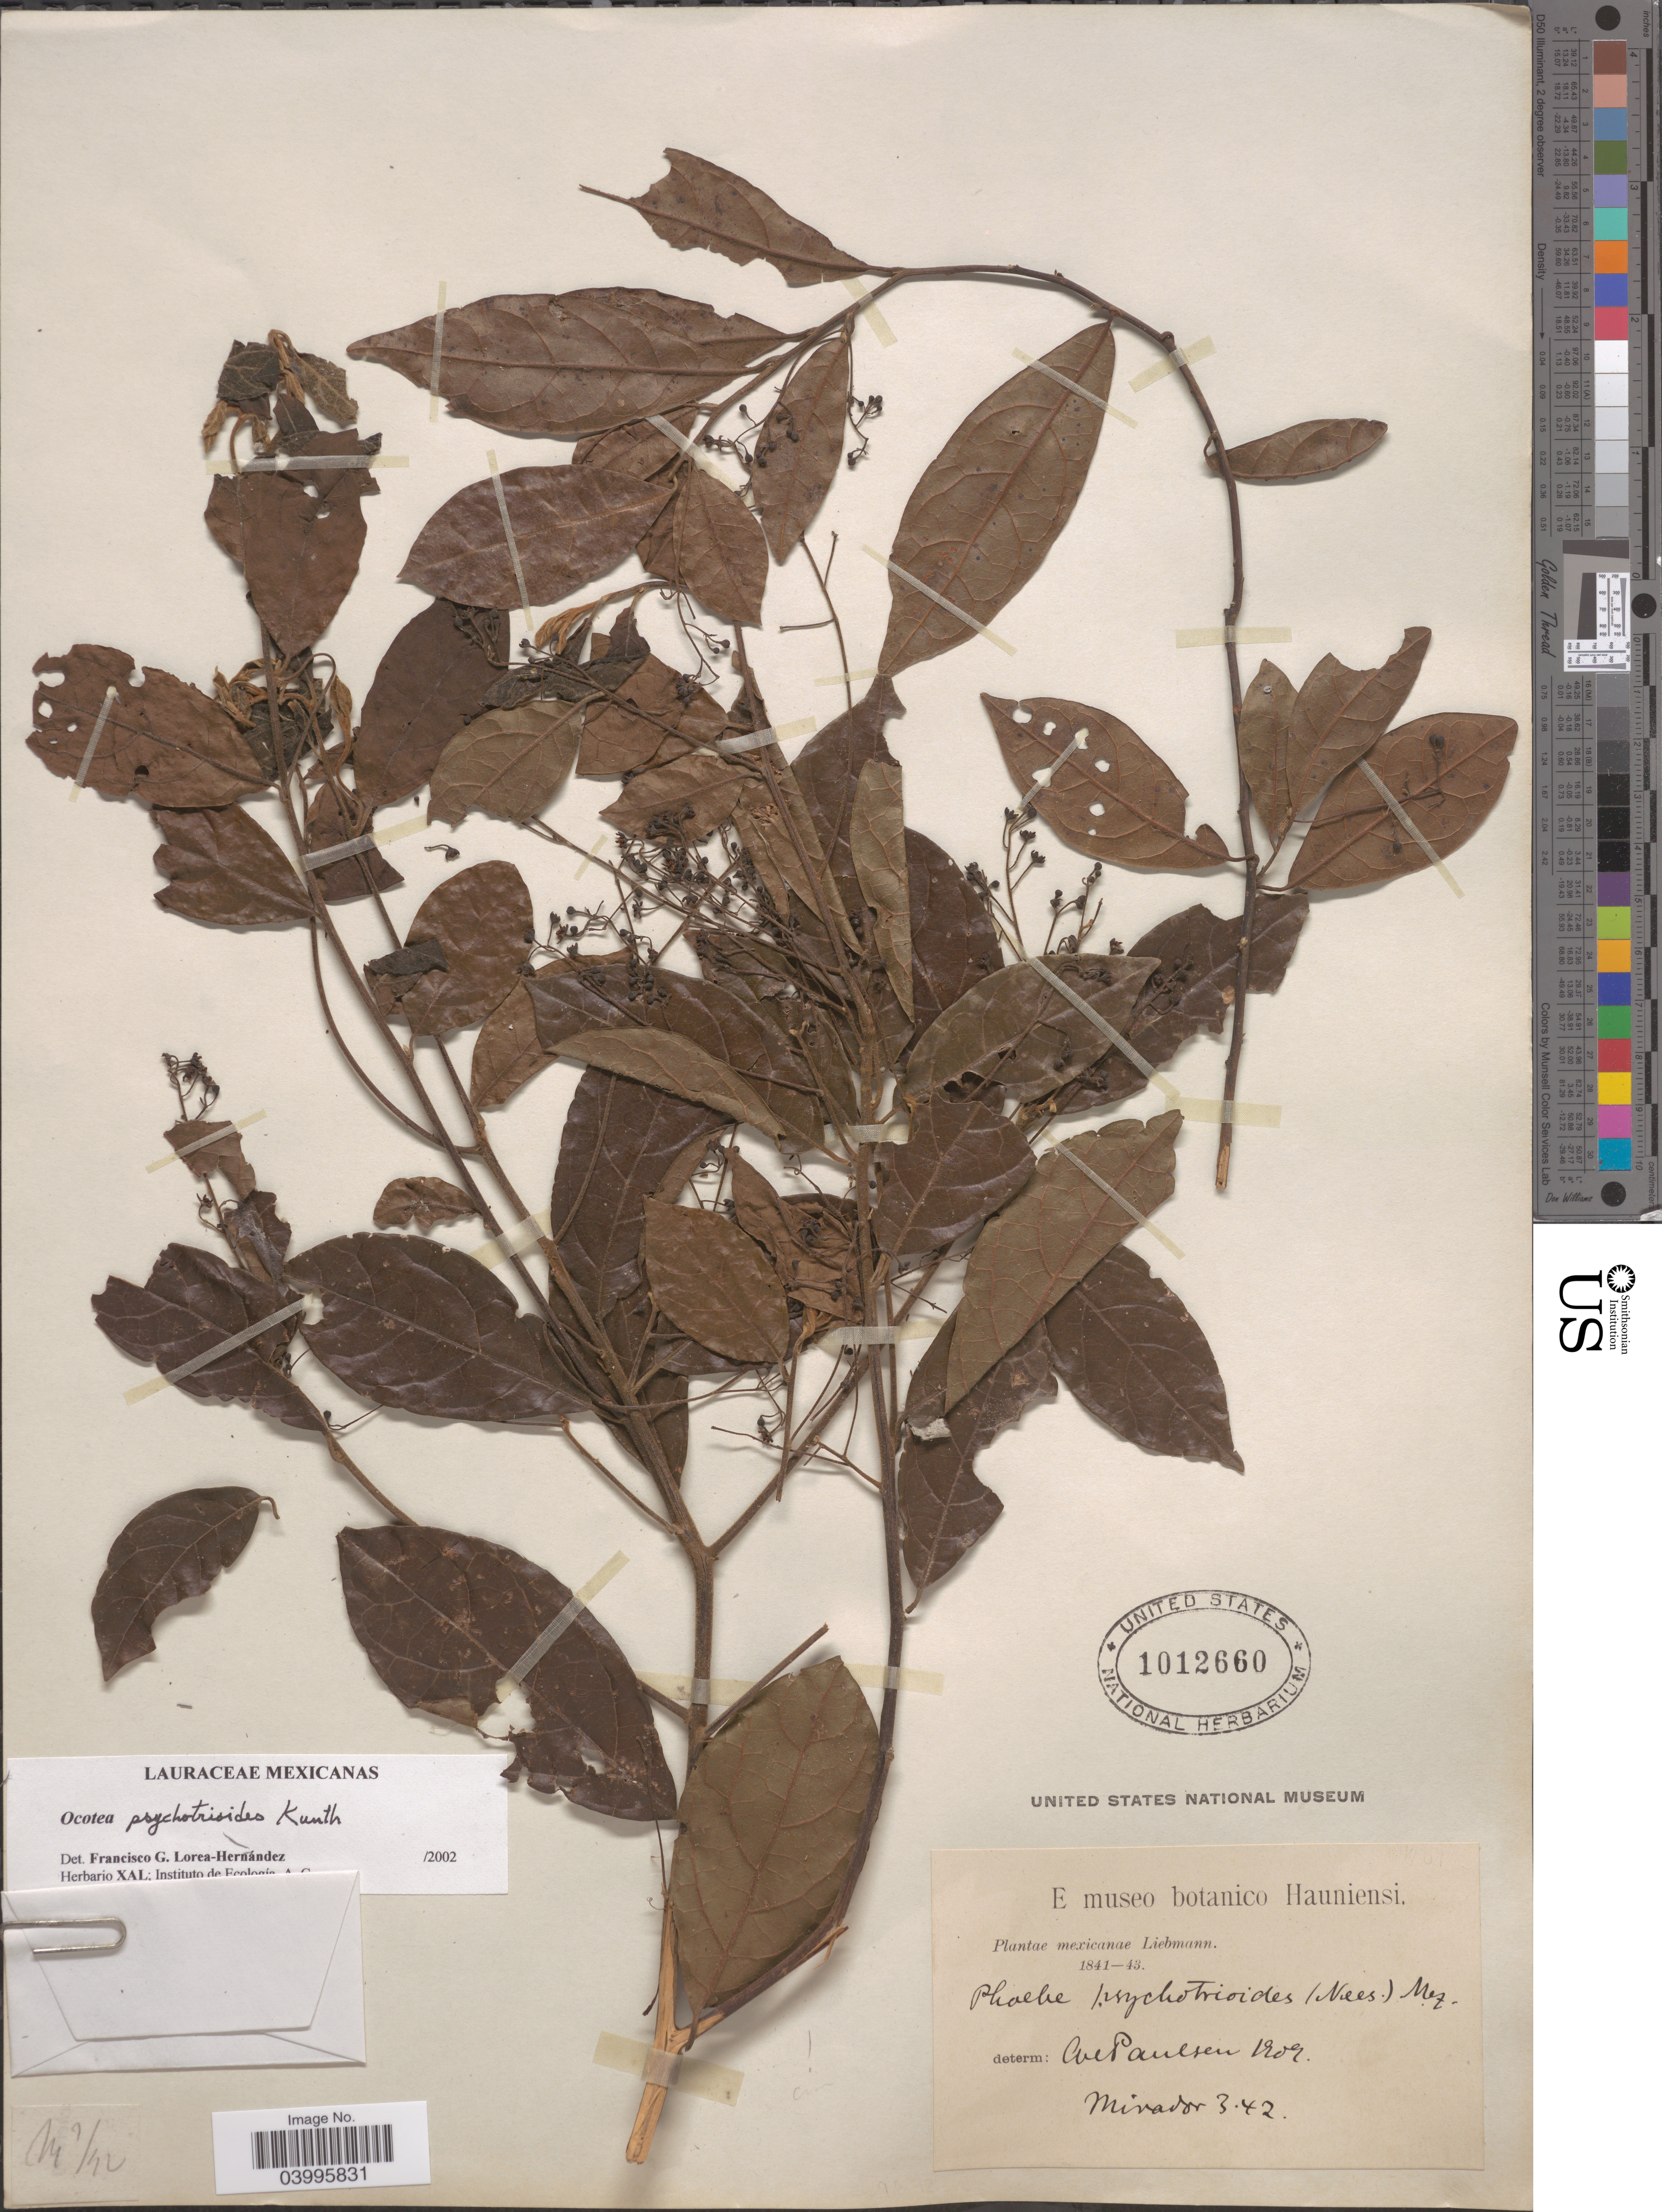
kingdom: Plantae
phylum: Tracheophyta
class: Magnoliopsida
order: Laurales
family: Lauraceae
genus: Ocotea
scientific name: Ocotea psychotrioides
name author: Kunth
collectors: Liebmann, --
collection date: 1842-03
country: Mexico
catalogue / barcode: US 1012660